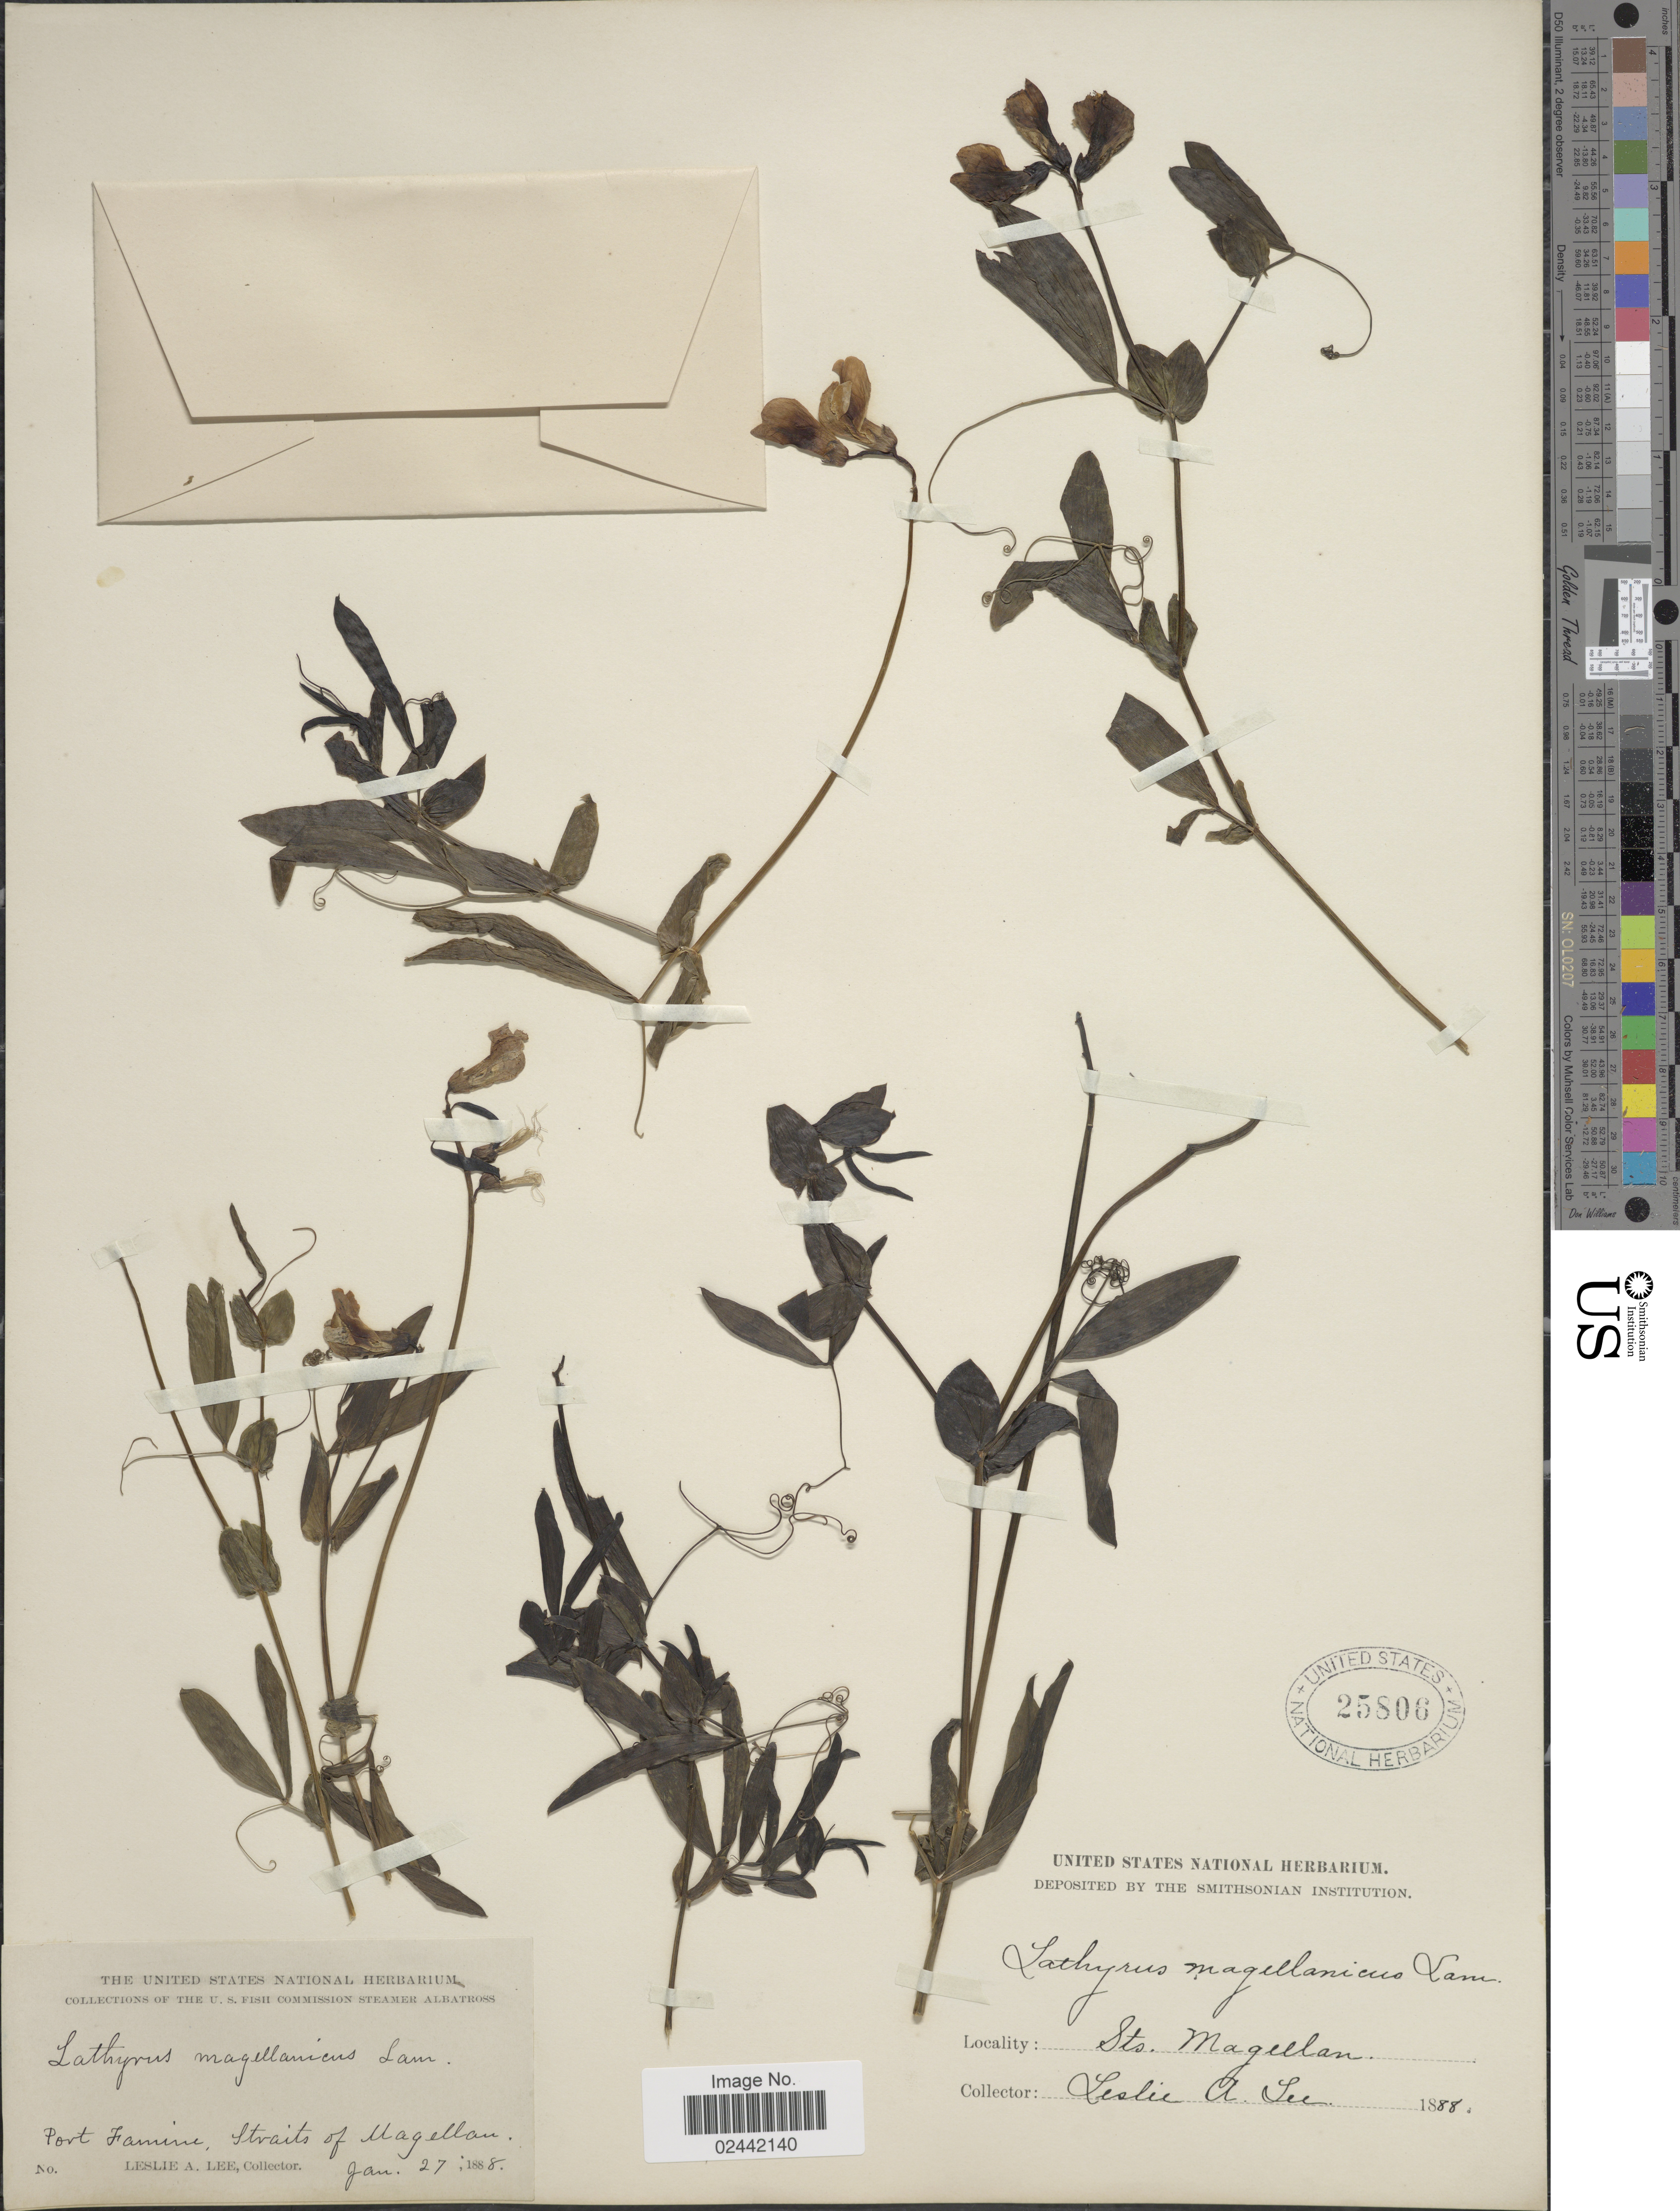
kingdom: Plantae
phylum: Tracheophyta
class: Magnoliopsida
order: Fabales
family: Fabaceae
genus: Lathyrus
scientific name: Lathyrus magellanicus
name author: Lam.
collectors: L. Lee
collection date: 1888-01-27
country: Chile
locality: Port Famine, Straits of Magellan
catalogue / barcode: US 25806